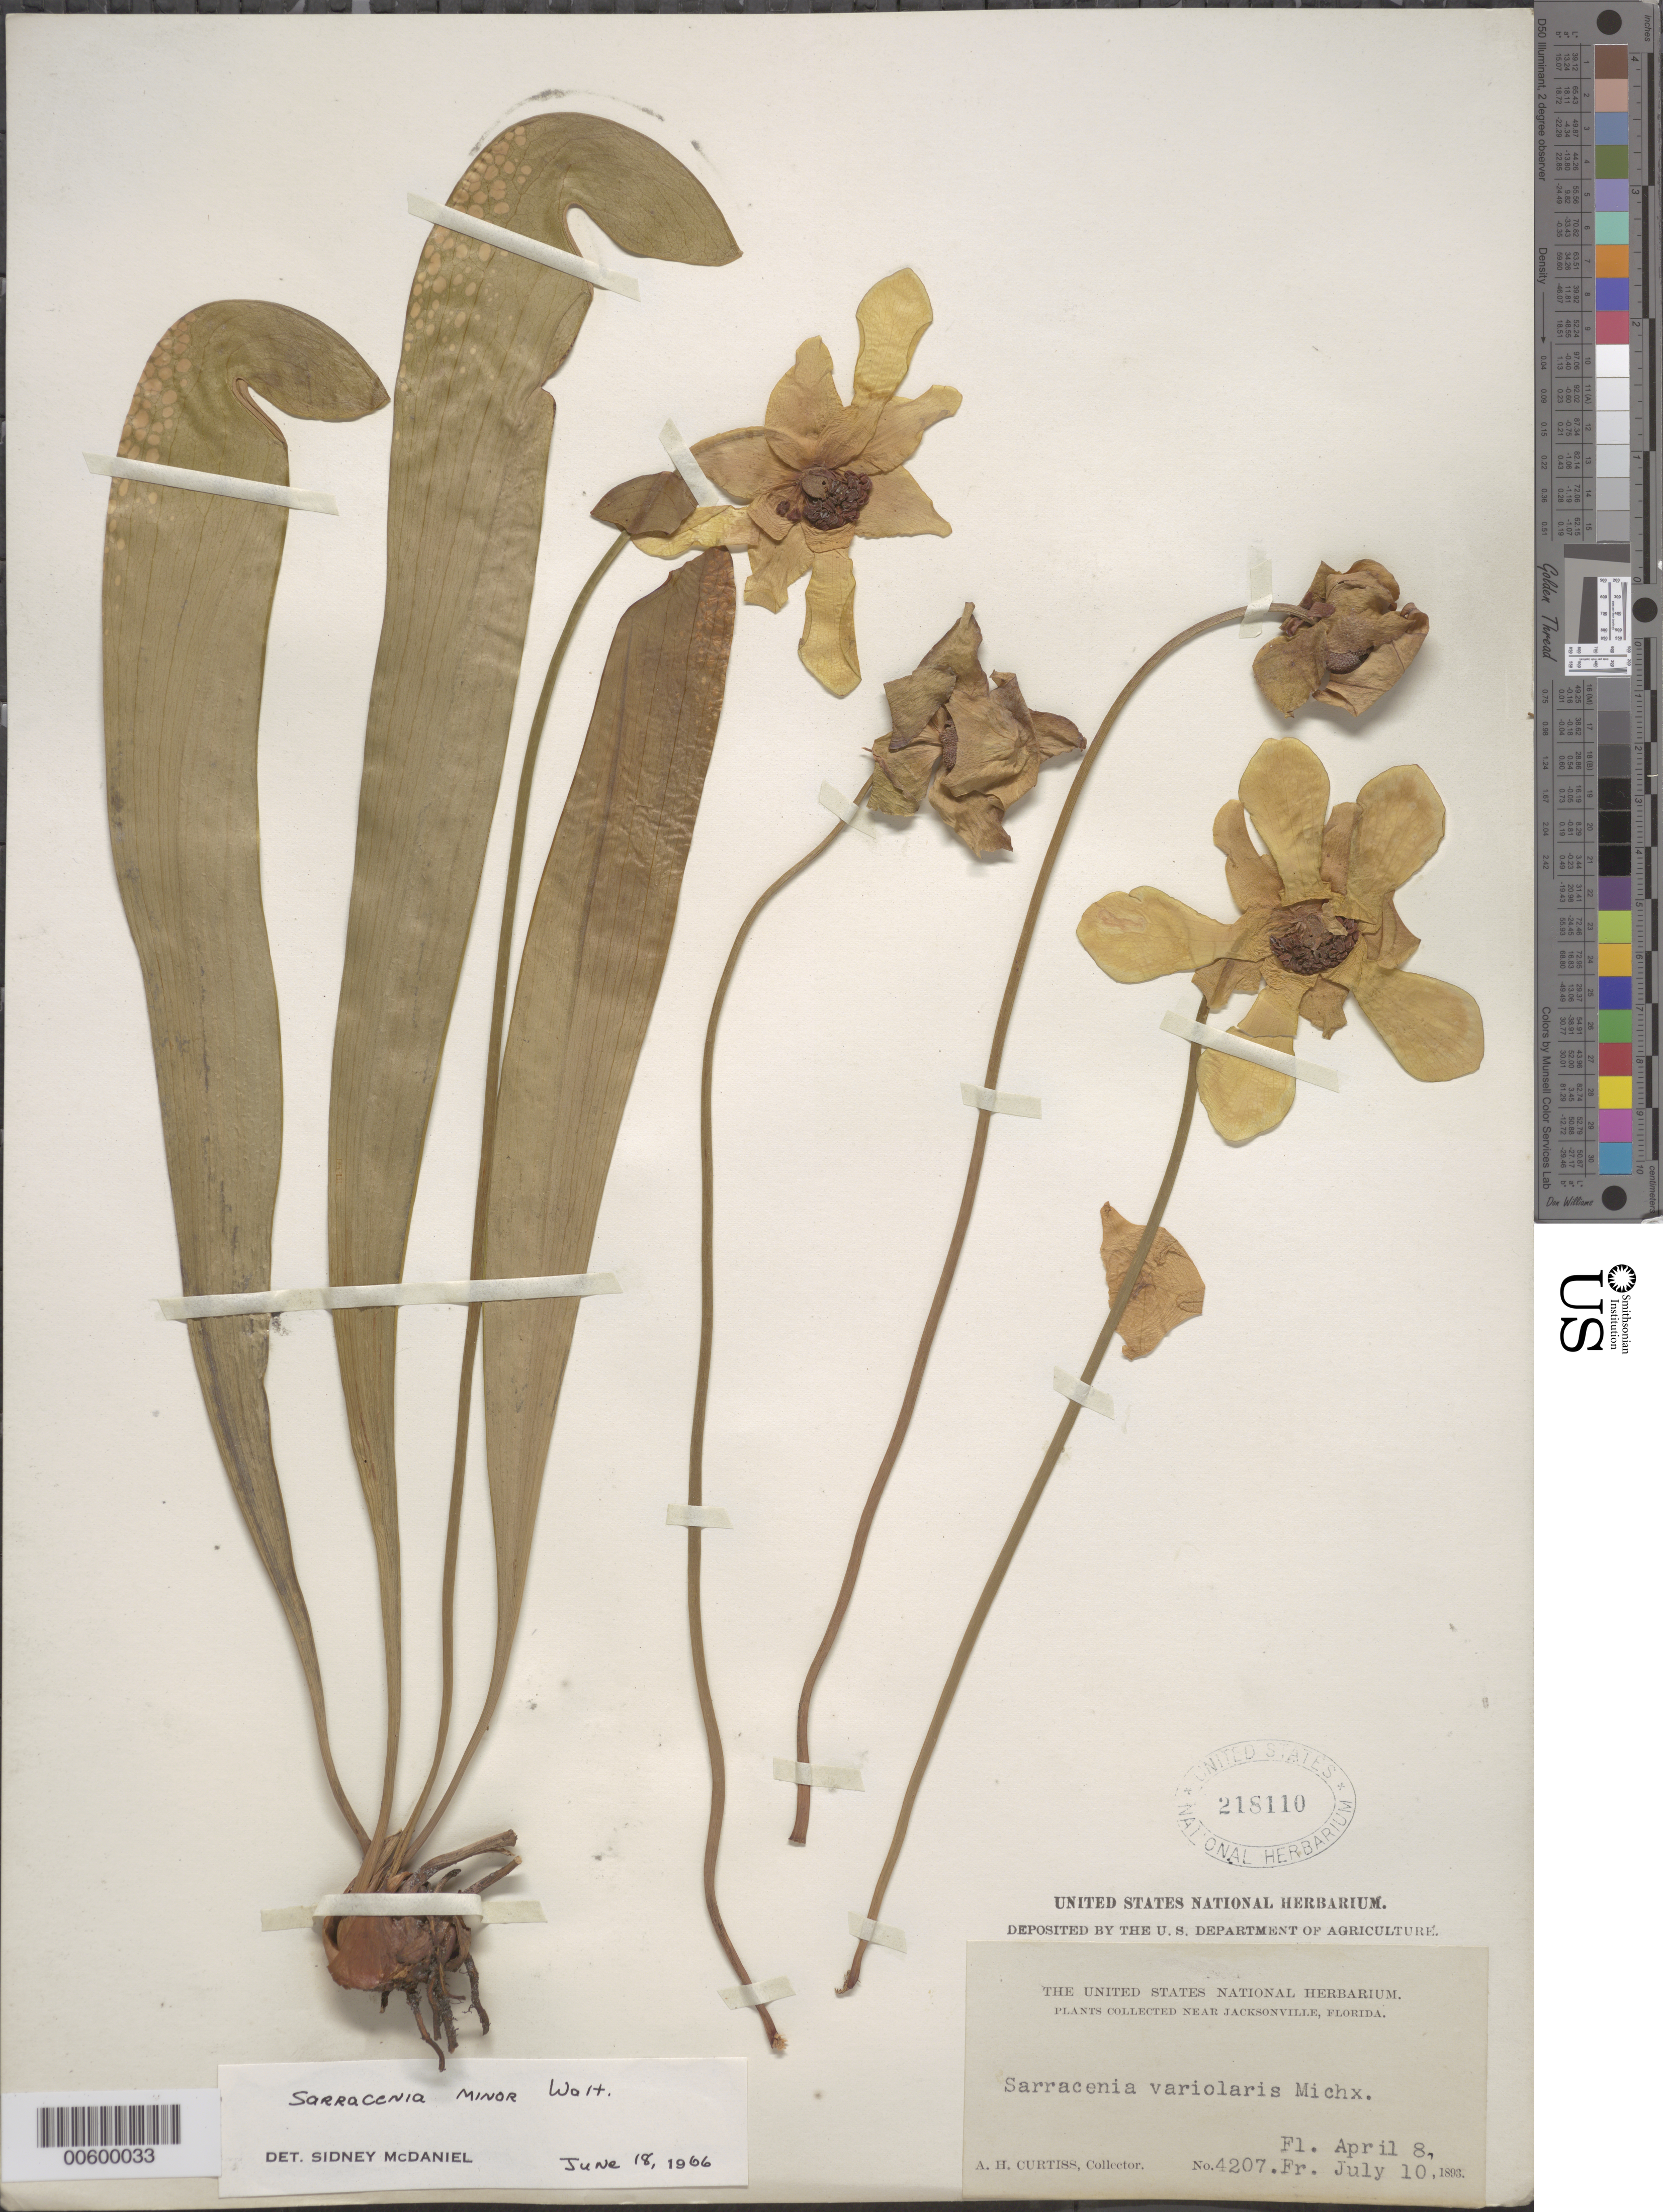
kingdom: Plantae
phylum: Tracheophyta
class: Magnoliopsida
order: Ericales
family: Sarraceniaceae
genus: Sarracenia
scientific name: Sarracenia minor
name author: Walter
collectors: A. H. Curtiss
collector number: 4207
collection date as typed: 08 Apr 1893 to 10 Jul 1893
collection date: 1893-04-08/1893-07-10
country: United States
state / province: Florida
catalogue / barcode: US 218110